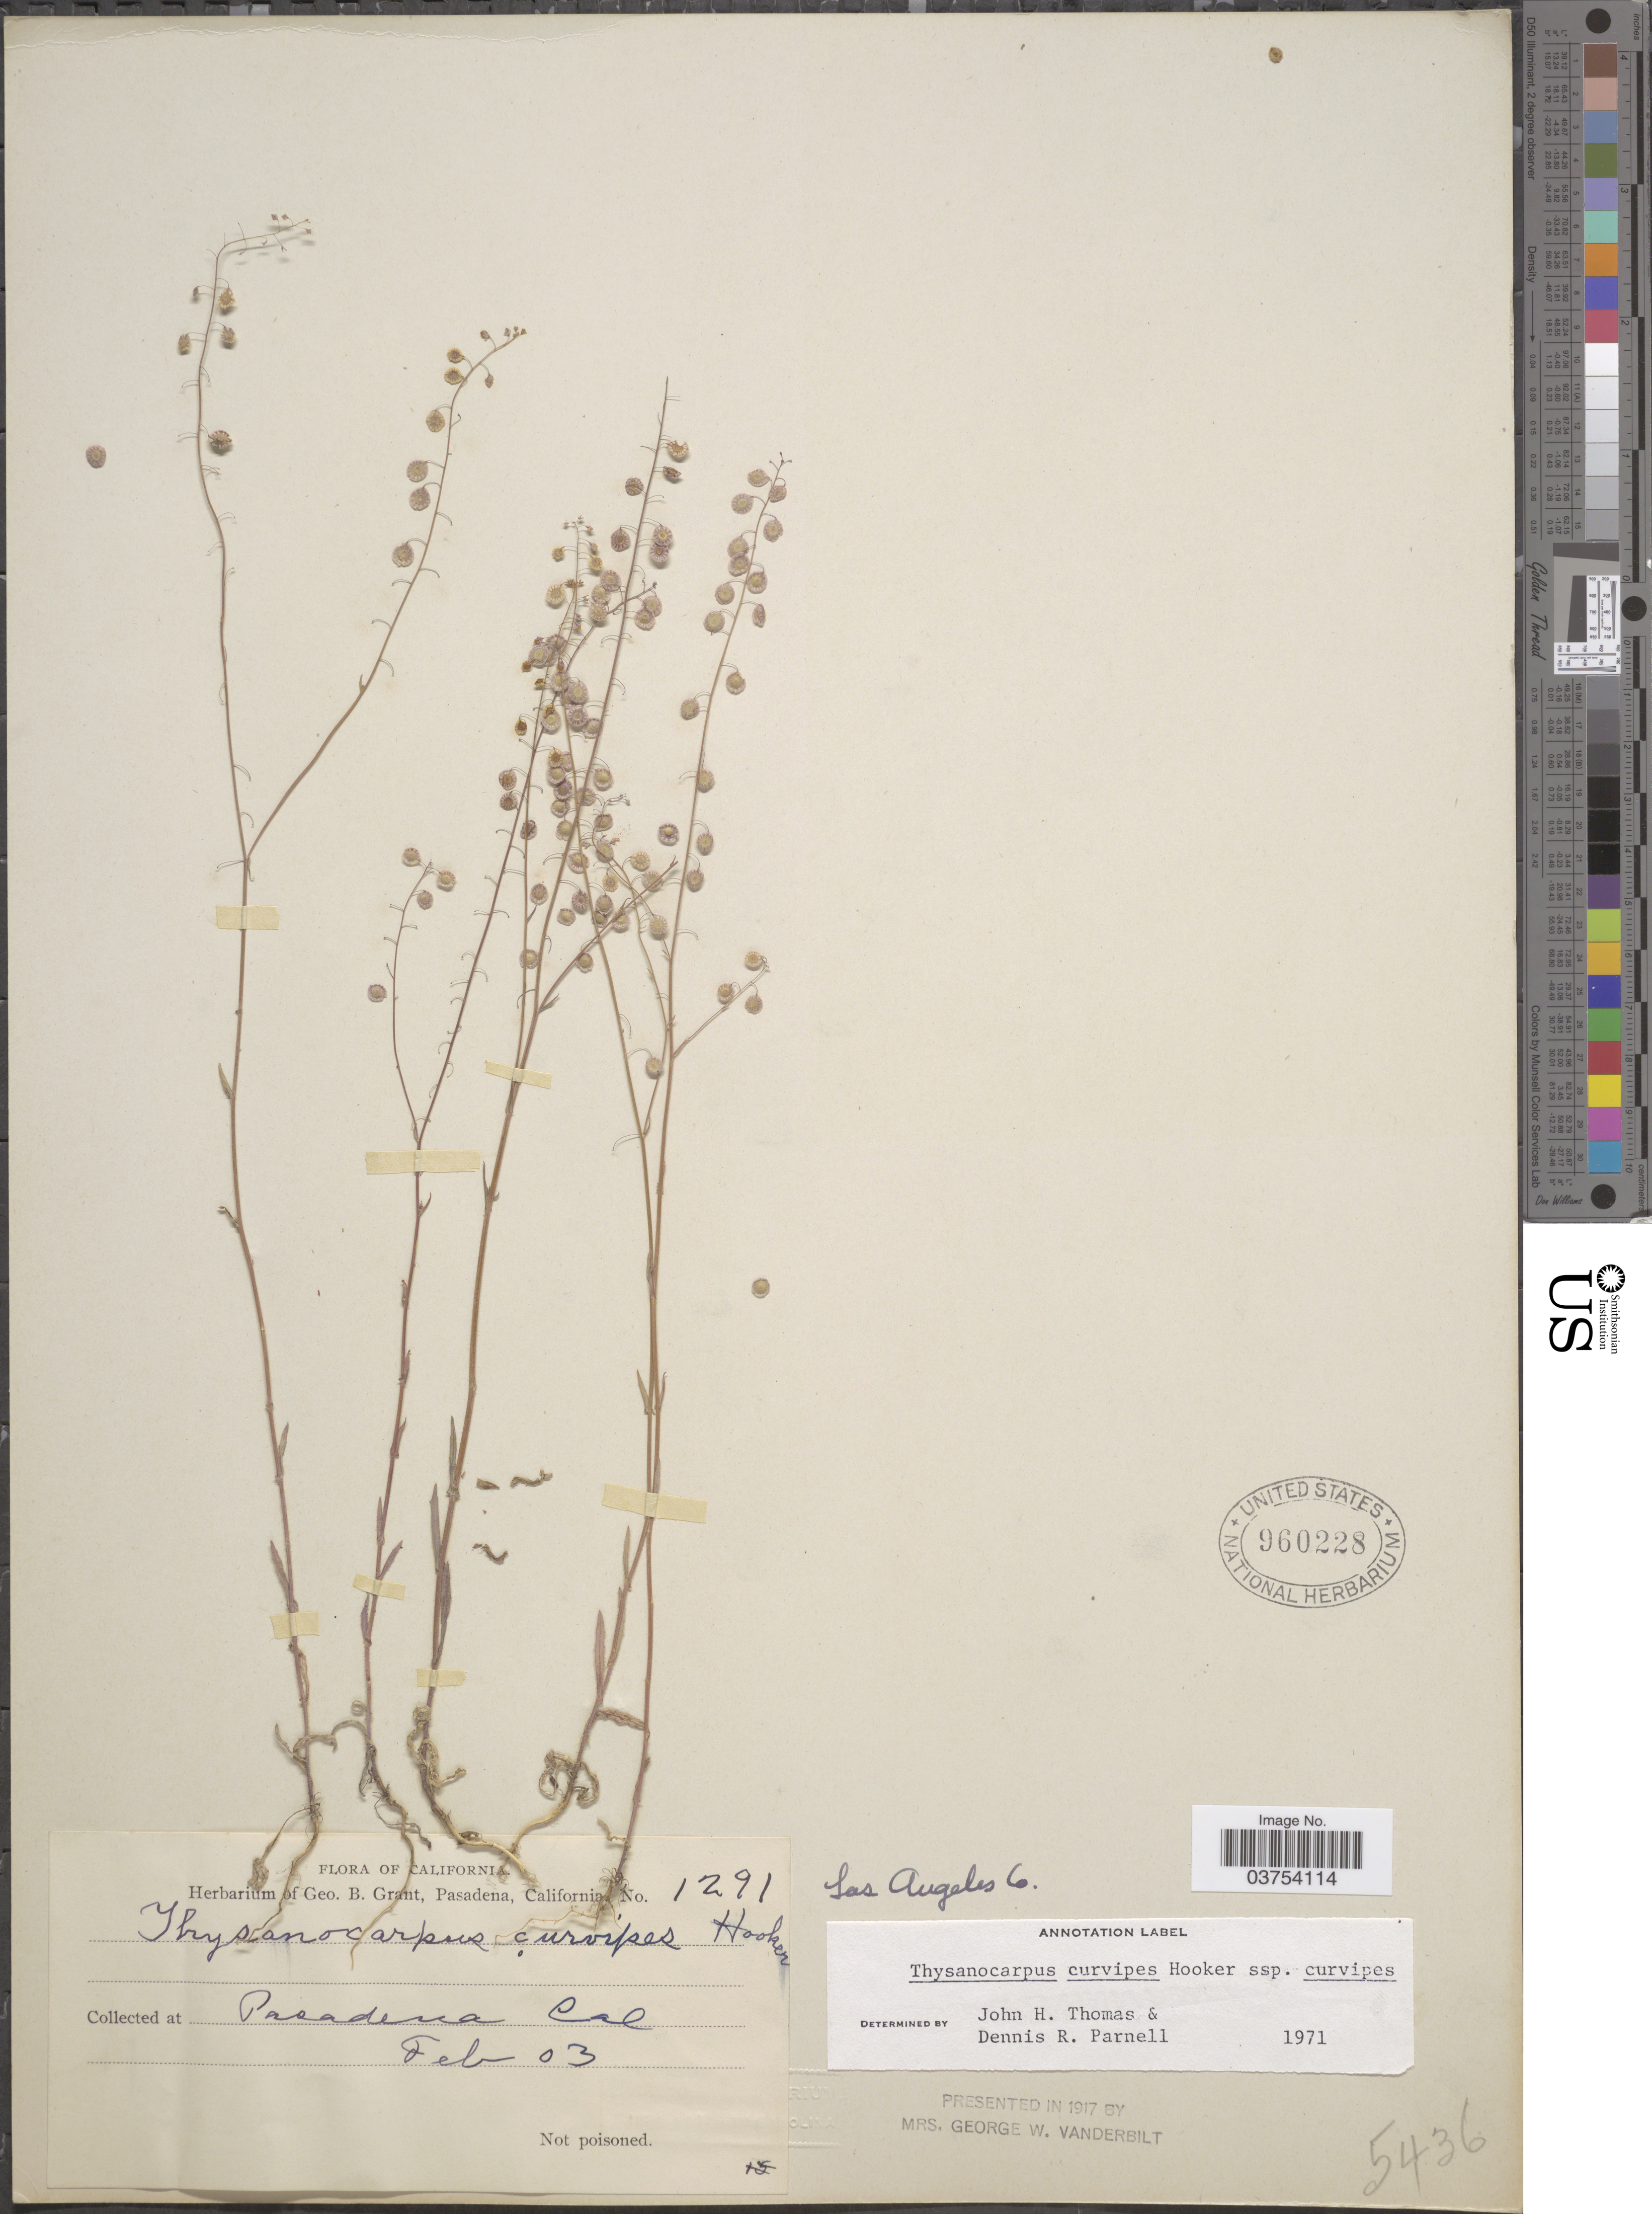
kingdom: Plantae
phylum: Tracheophyta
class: Magnoliopsida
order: Brassicales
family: Brassicaceae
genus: Thysanocarpus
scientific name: Thysanocarpus curvipes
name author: Hook.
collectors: ex herb. Geo. B. Grant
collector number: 1291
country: United States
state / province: California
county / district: Los Angeles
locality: Pasadena. Los Angeles Co.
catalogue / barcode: US 960228